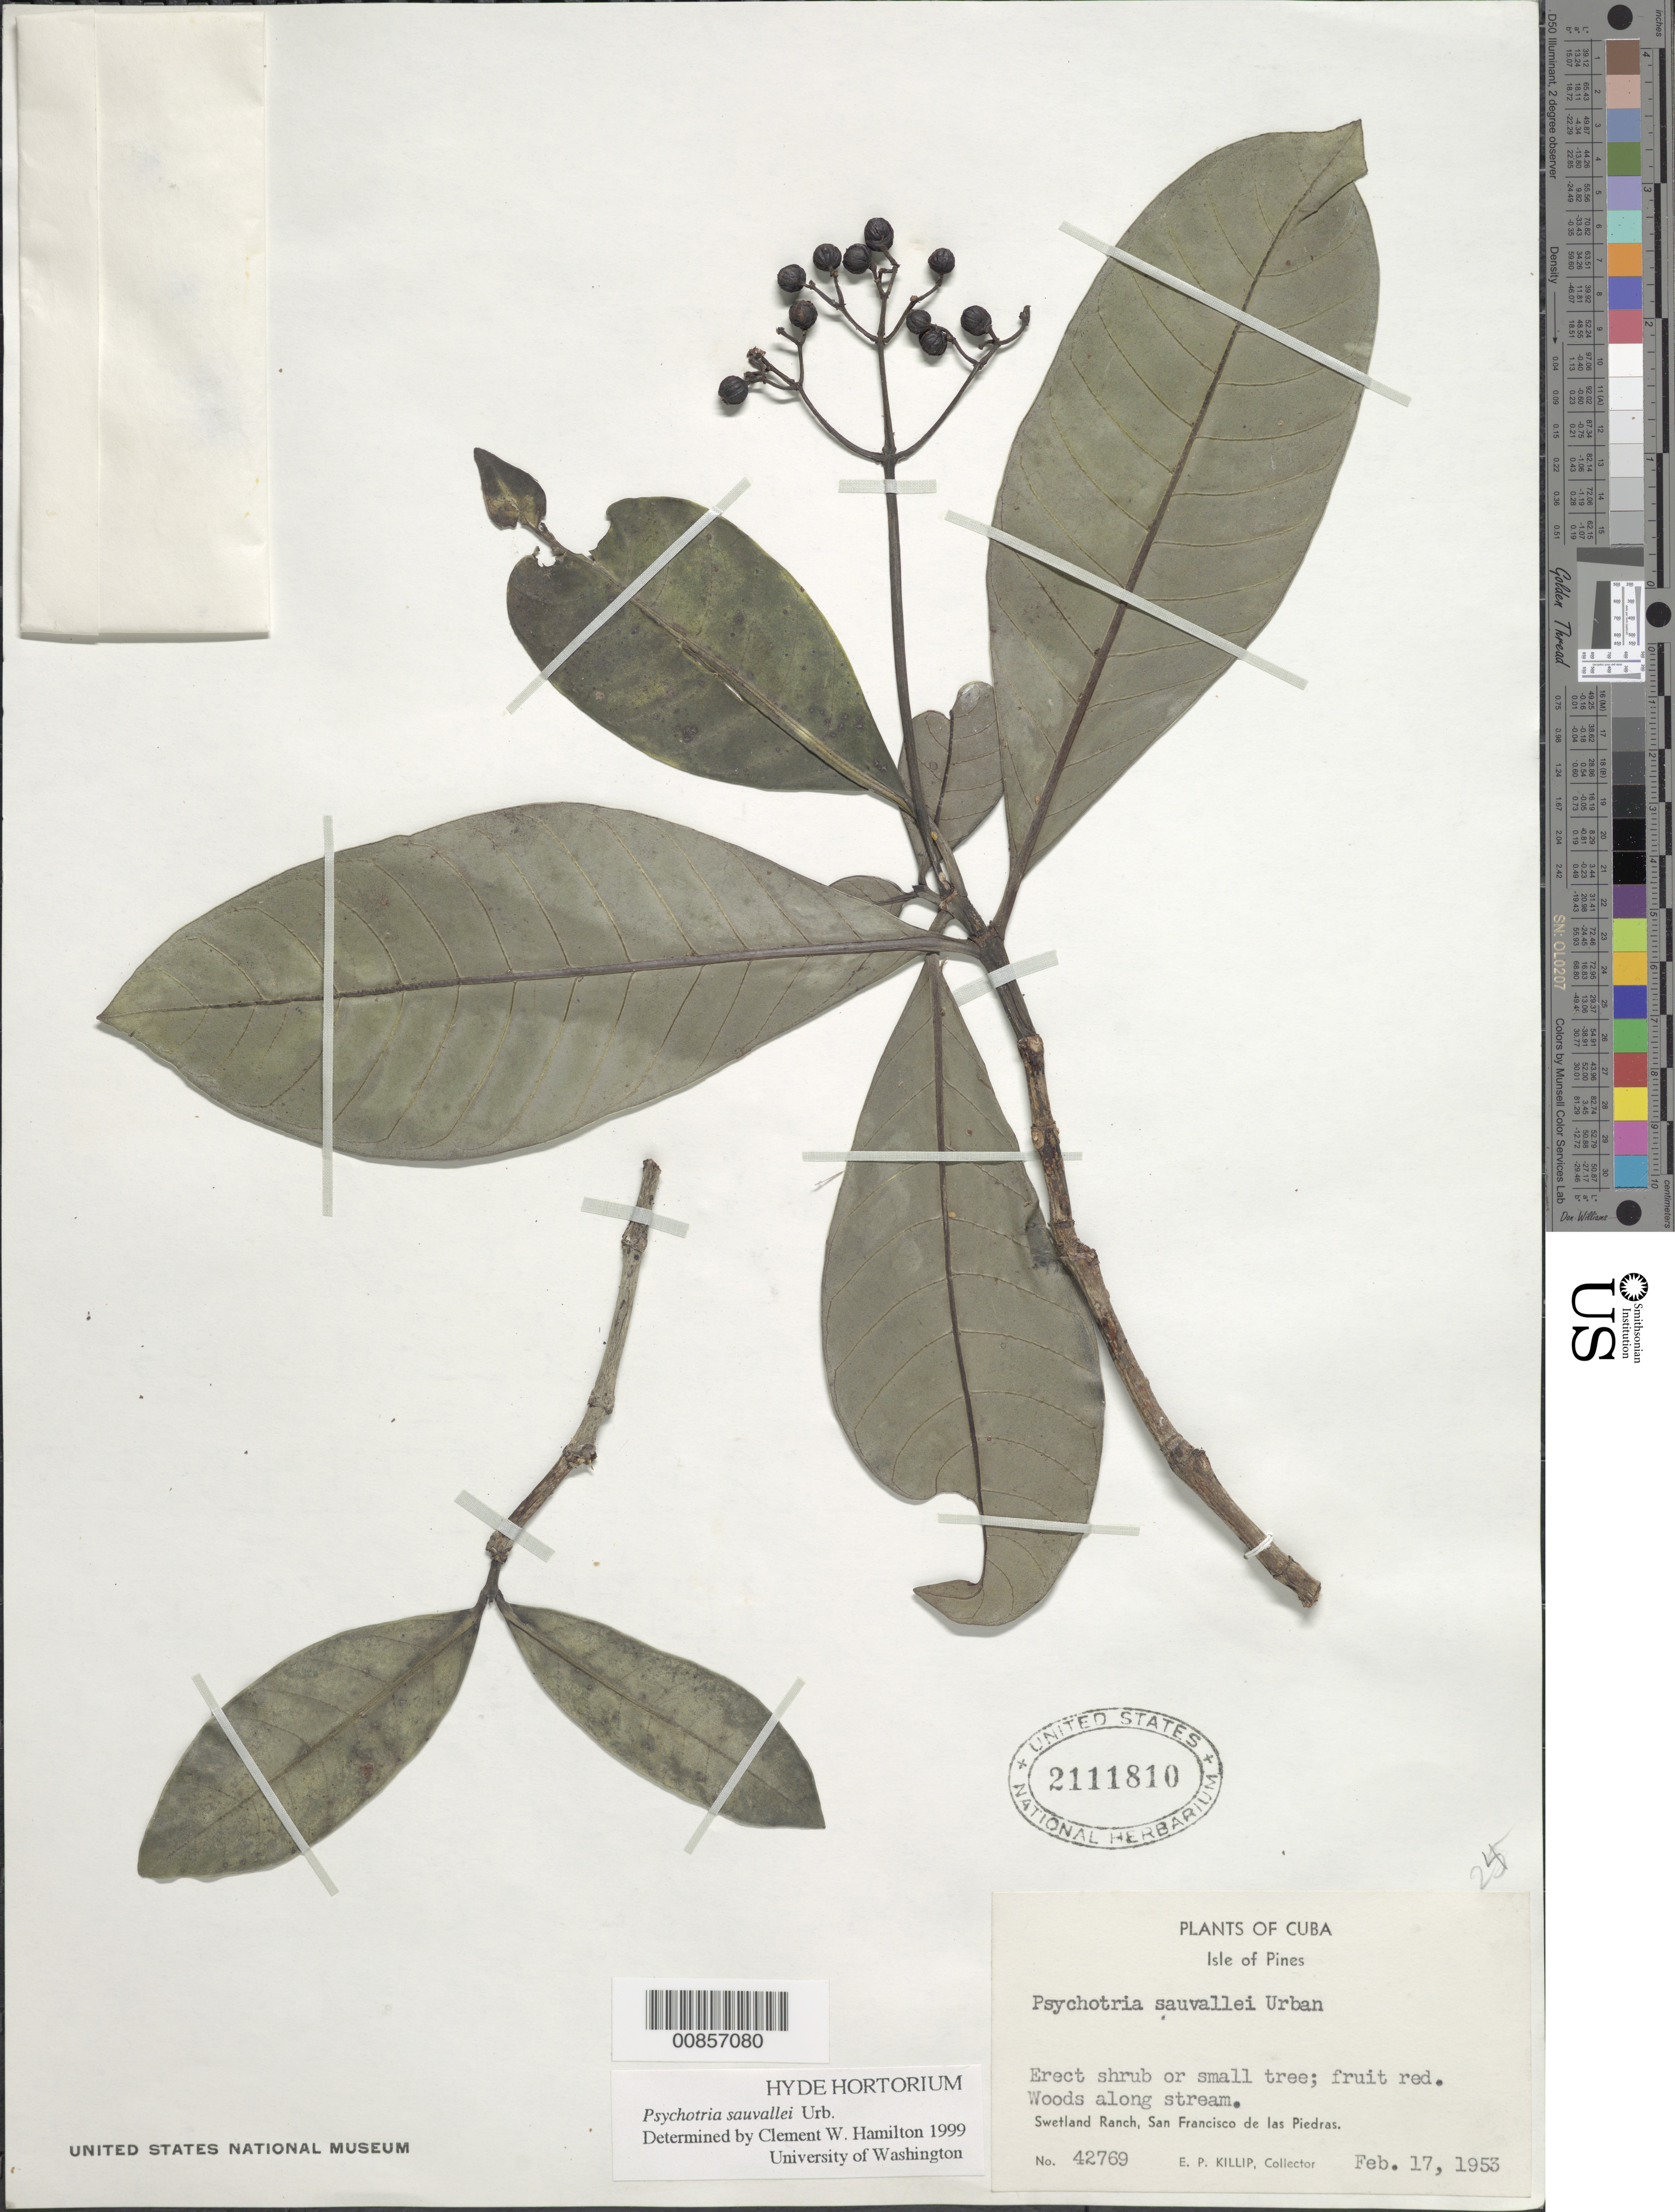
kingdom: Plantae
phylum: Tracheophyta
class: Magnoliopsida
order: Gentianales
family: Rubiaceae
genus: Psychotria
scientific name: Psychotria sauvallei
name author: Urb.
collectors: E. P. Killip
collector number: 42769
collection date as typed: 17 Feb 1953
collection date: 1953-02-17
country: Cuba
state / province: Isla de La Juventud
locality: Swetland Ranch, San Francisco de las Piedras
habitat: Woods along stream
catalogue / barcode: US 2111810